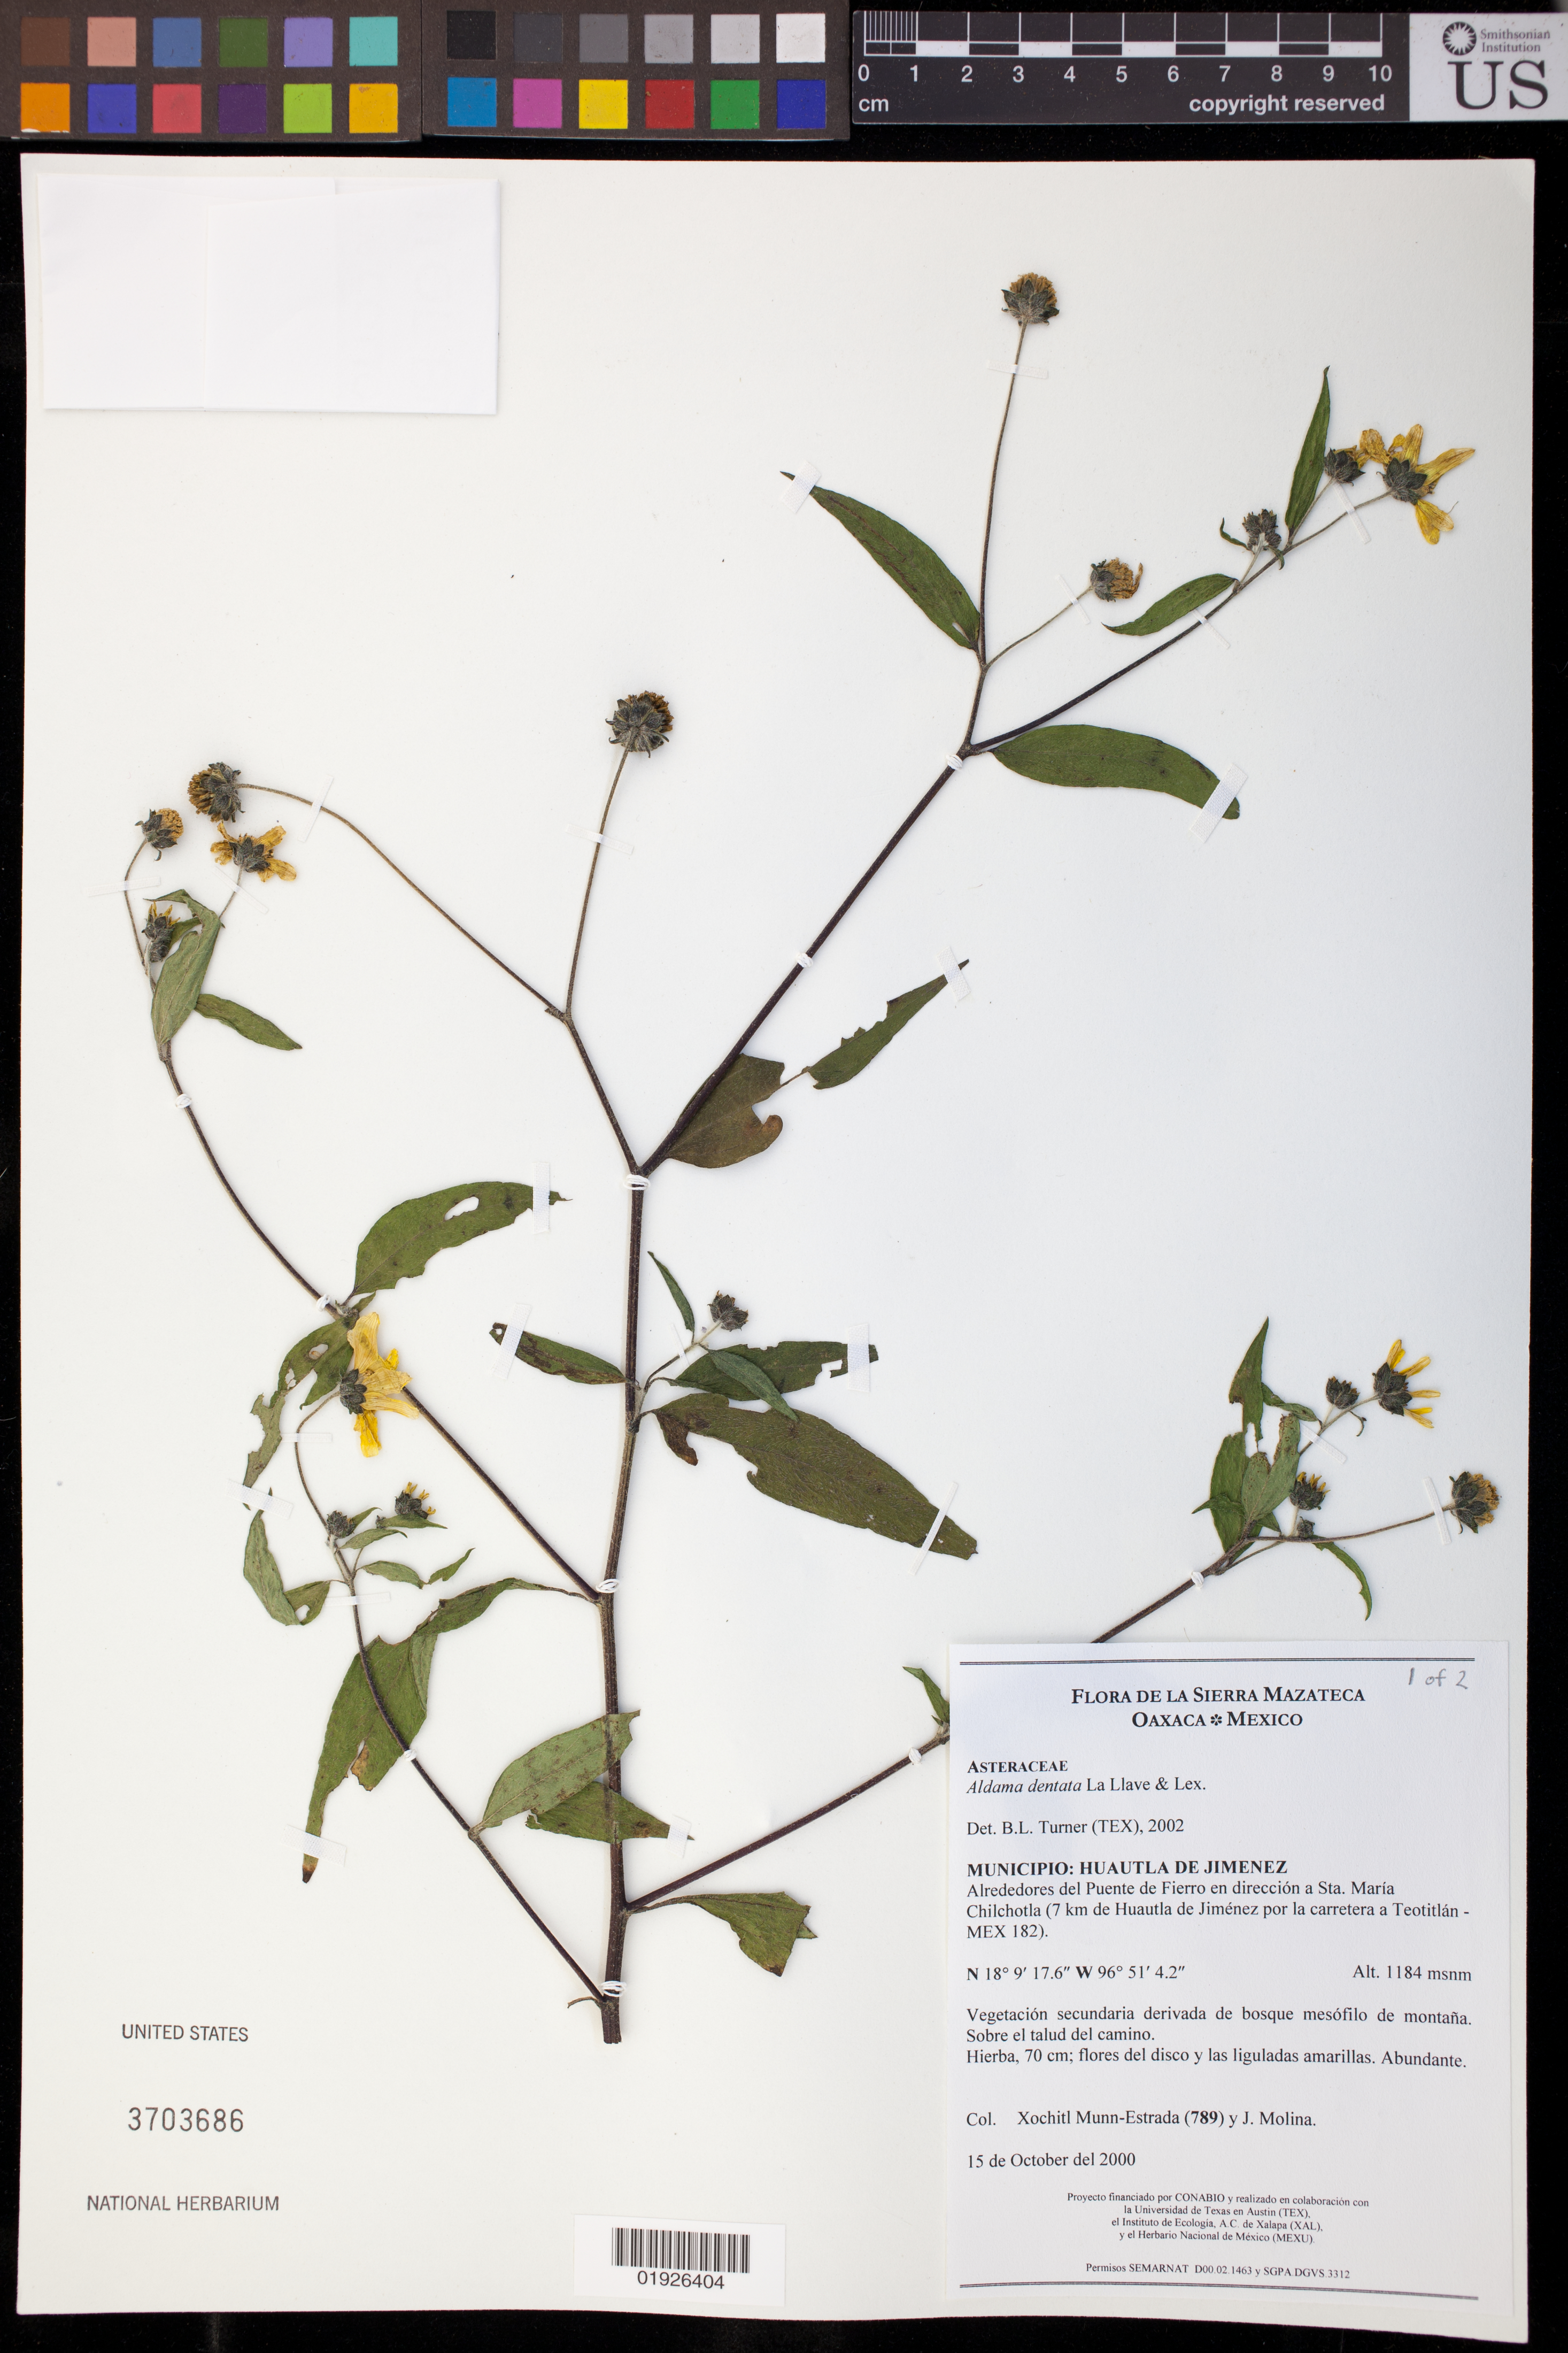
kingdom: Plantae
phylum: Tracheophyta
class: Magnoliopsida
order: Asterales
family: Asteraceae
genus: Aldama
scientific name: Aldama dentata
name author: La Llave ex La Llave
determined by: Turner, B. L.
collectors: X. Munn-Estrada & J. Molina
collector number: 789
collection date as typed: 15 de October del 2000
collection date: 2000-10-15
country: Mexico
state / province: Oaxaca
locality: Huautla de Jimenez, alrededores del Puente de Fierro en direccion a Sta. Maria Chilchotla (7 km de Huautla de Jimenez por la carretera a Teotitlan - MEX 182)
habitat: Vegetacion secundaria derivada de bosque mesofilo de montana. Sobre el talud del camino.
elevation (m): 1184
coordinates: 18 9 17.6 N, 96 51 4.2 W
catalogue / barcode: US 3703686